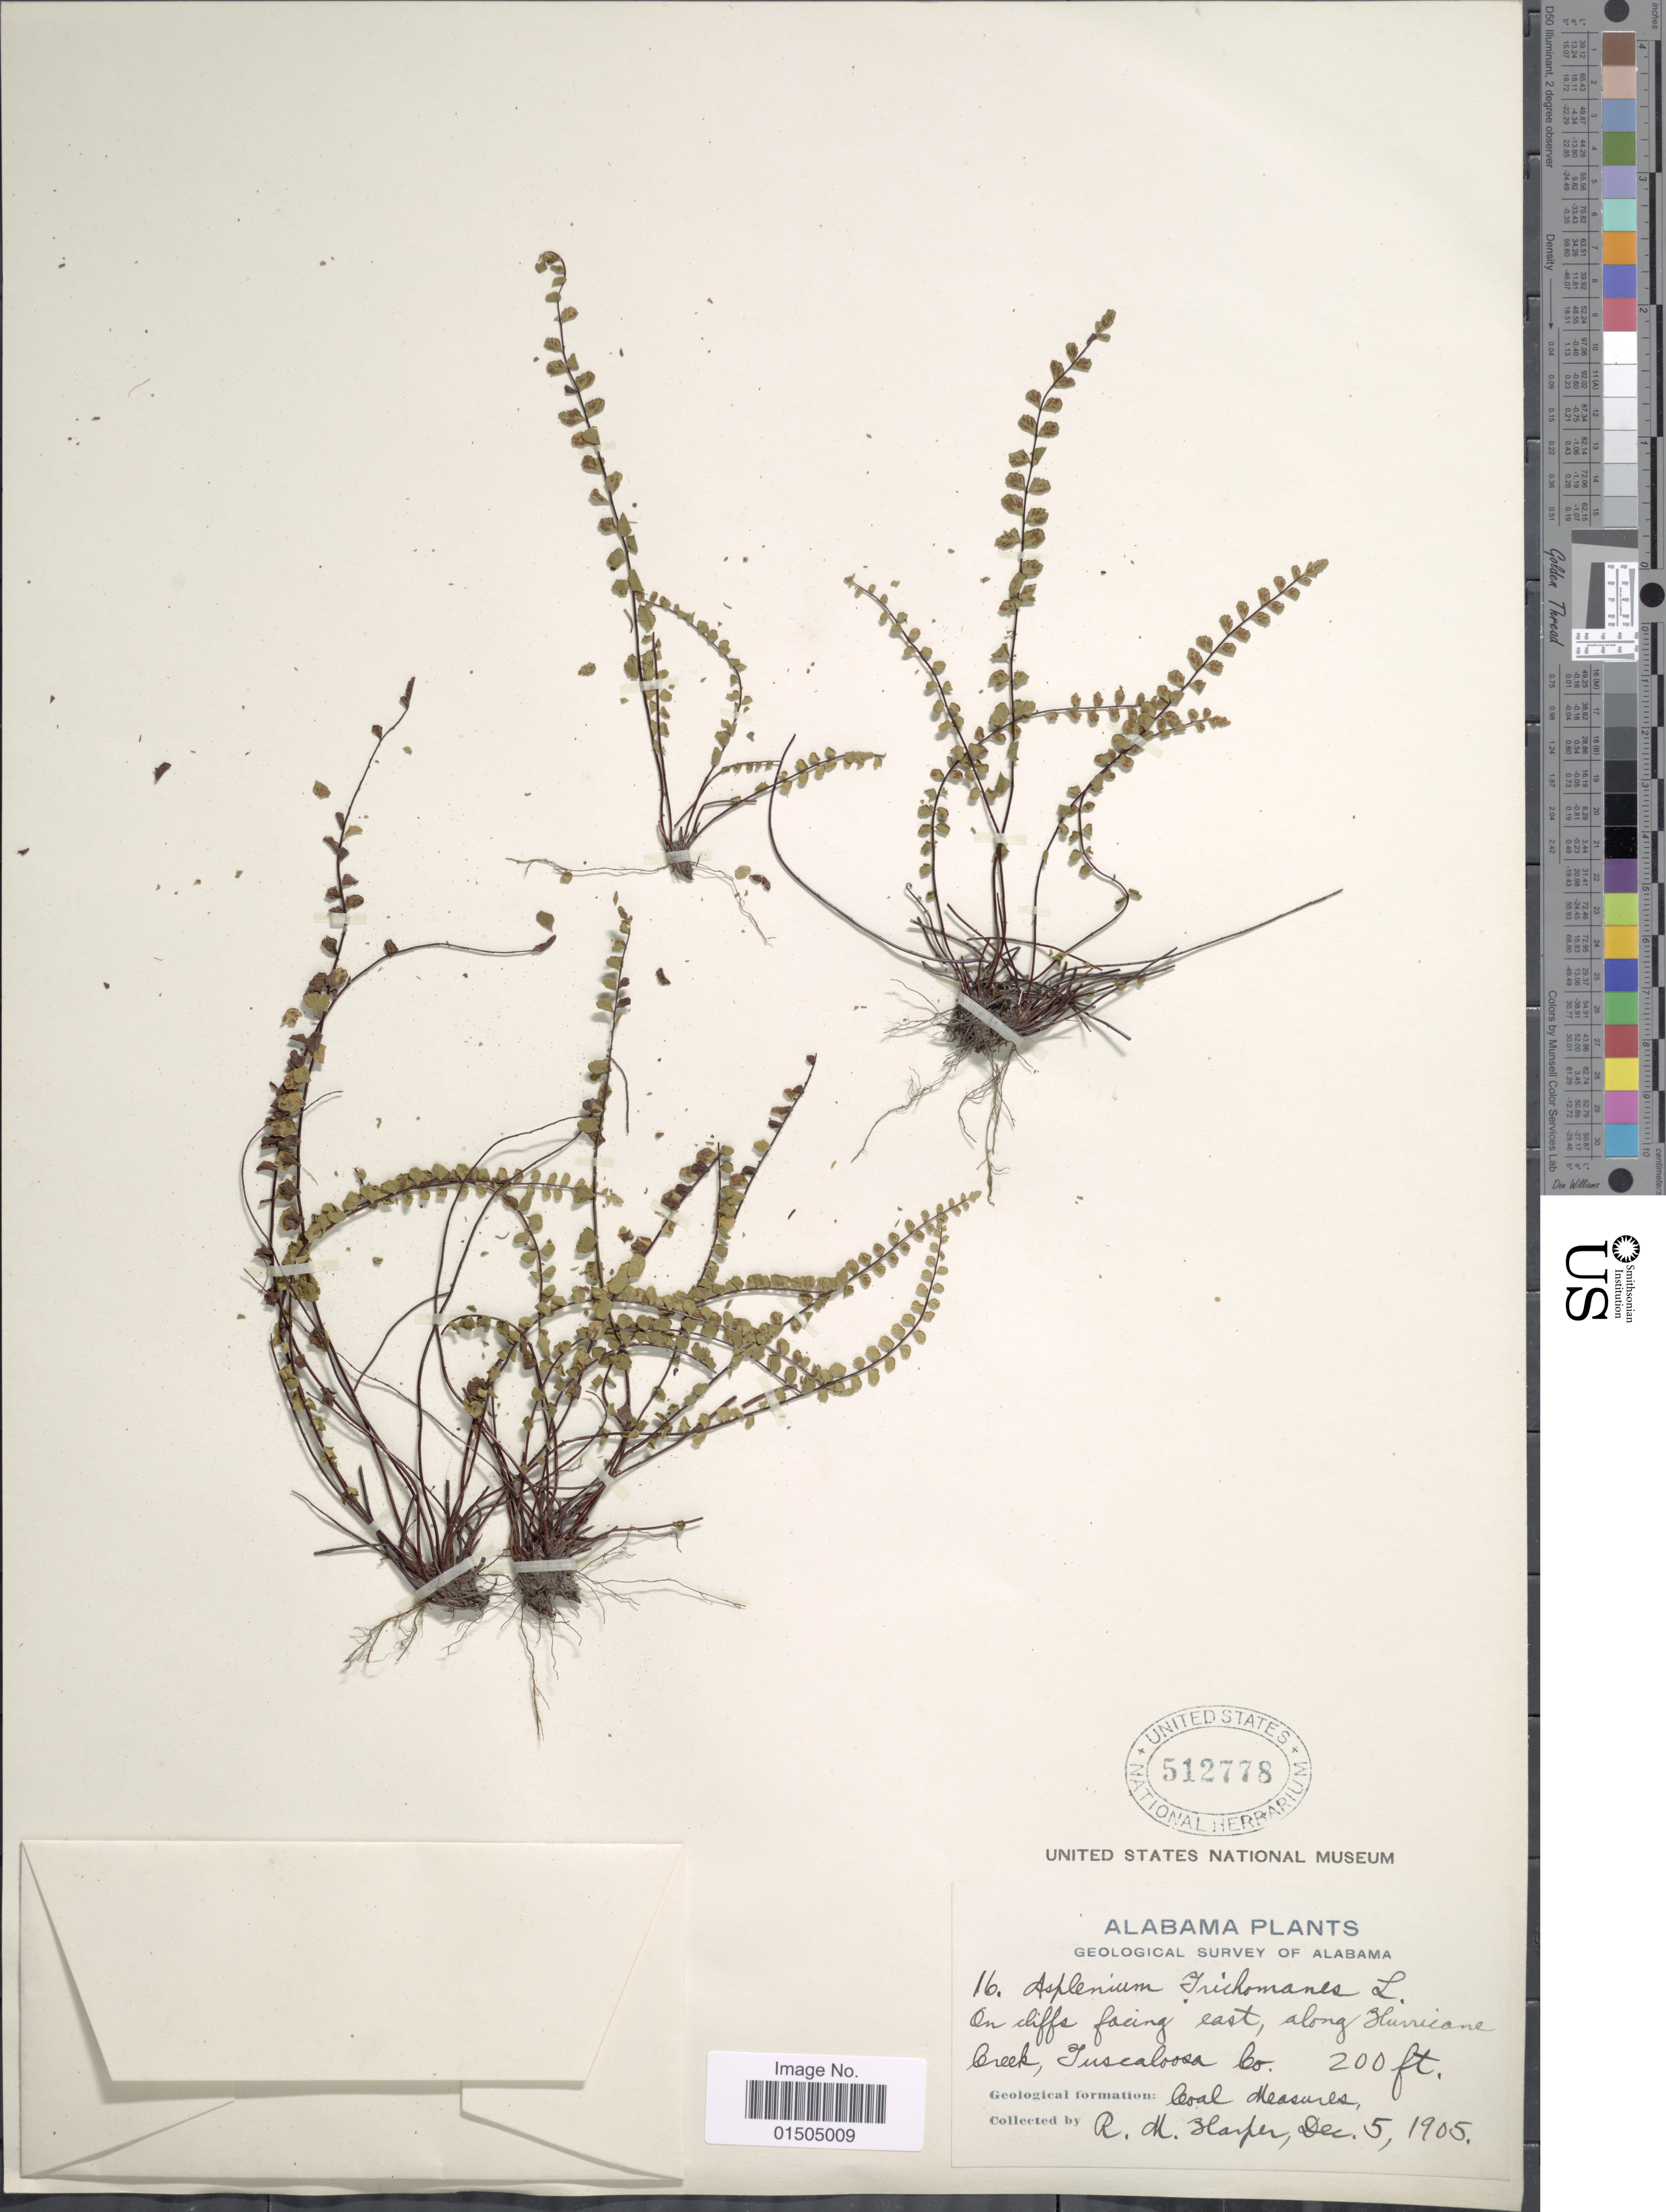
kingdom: Plantae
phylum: Tracheophyta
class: Polypodiopsida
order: Polypodiales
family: Aspleniaceae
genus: Asplenium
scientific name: Asplenium trichomanes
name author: L.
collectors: R. M. Harper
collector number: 16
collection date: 1905-12-05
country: United States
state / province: Alabama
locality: On cliffs facing east, along Hurricane Creek, Tuscaloosa Co. Geological formation: Coal Measures.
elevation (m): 61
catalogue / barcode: US 512778